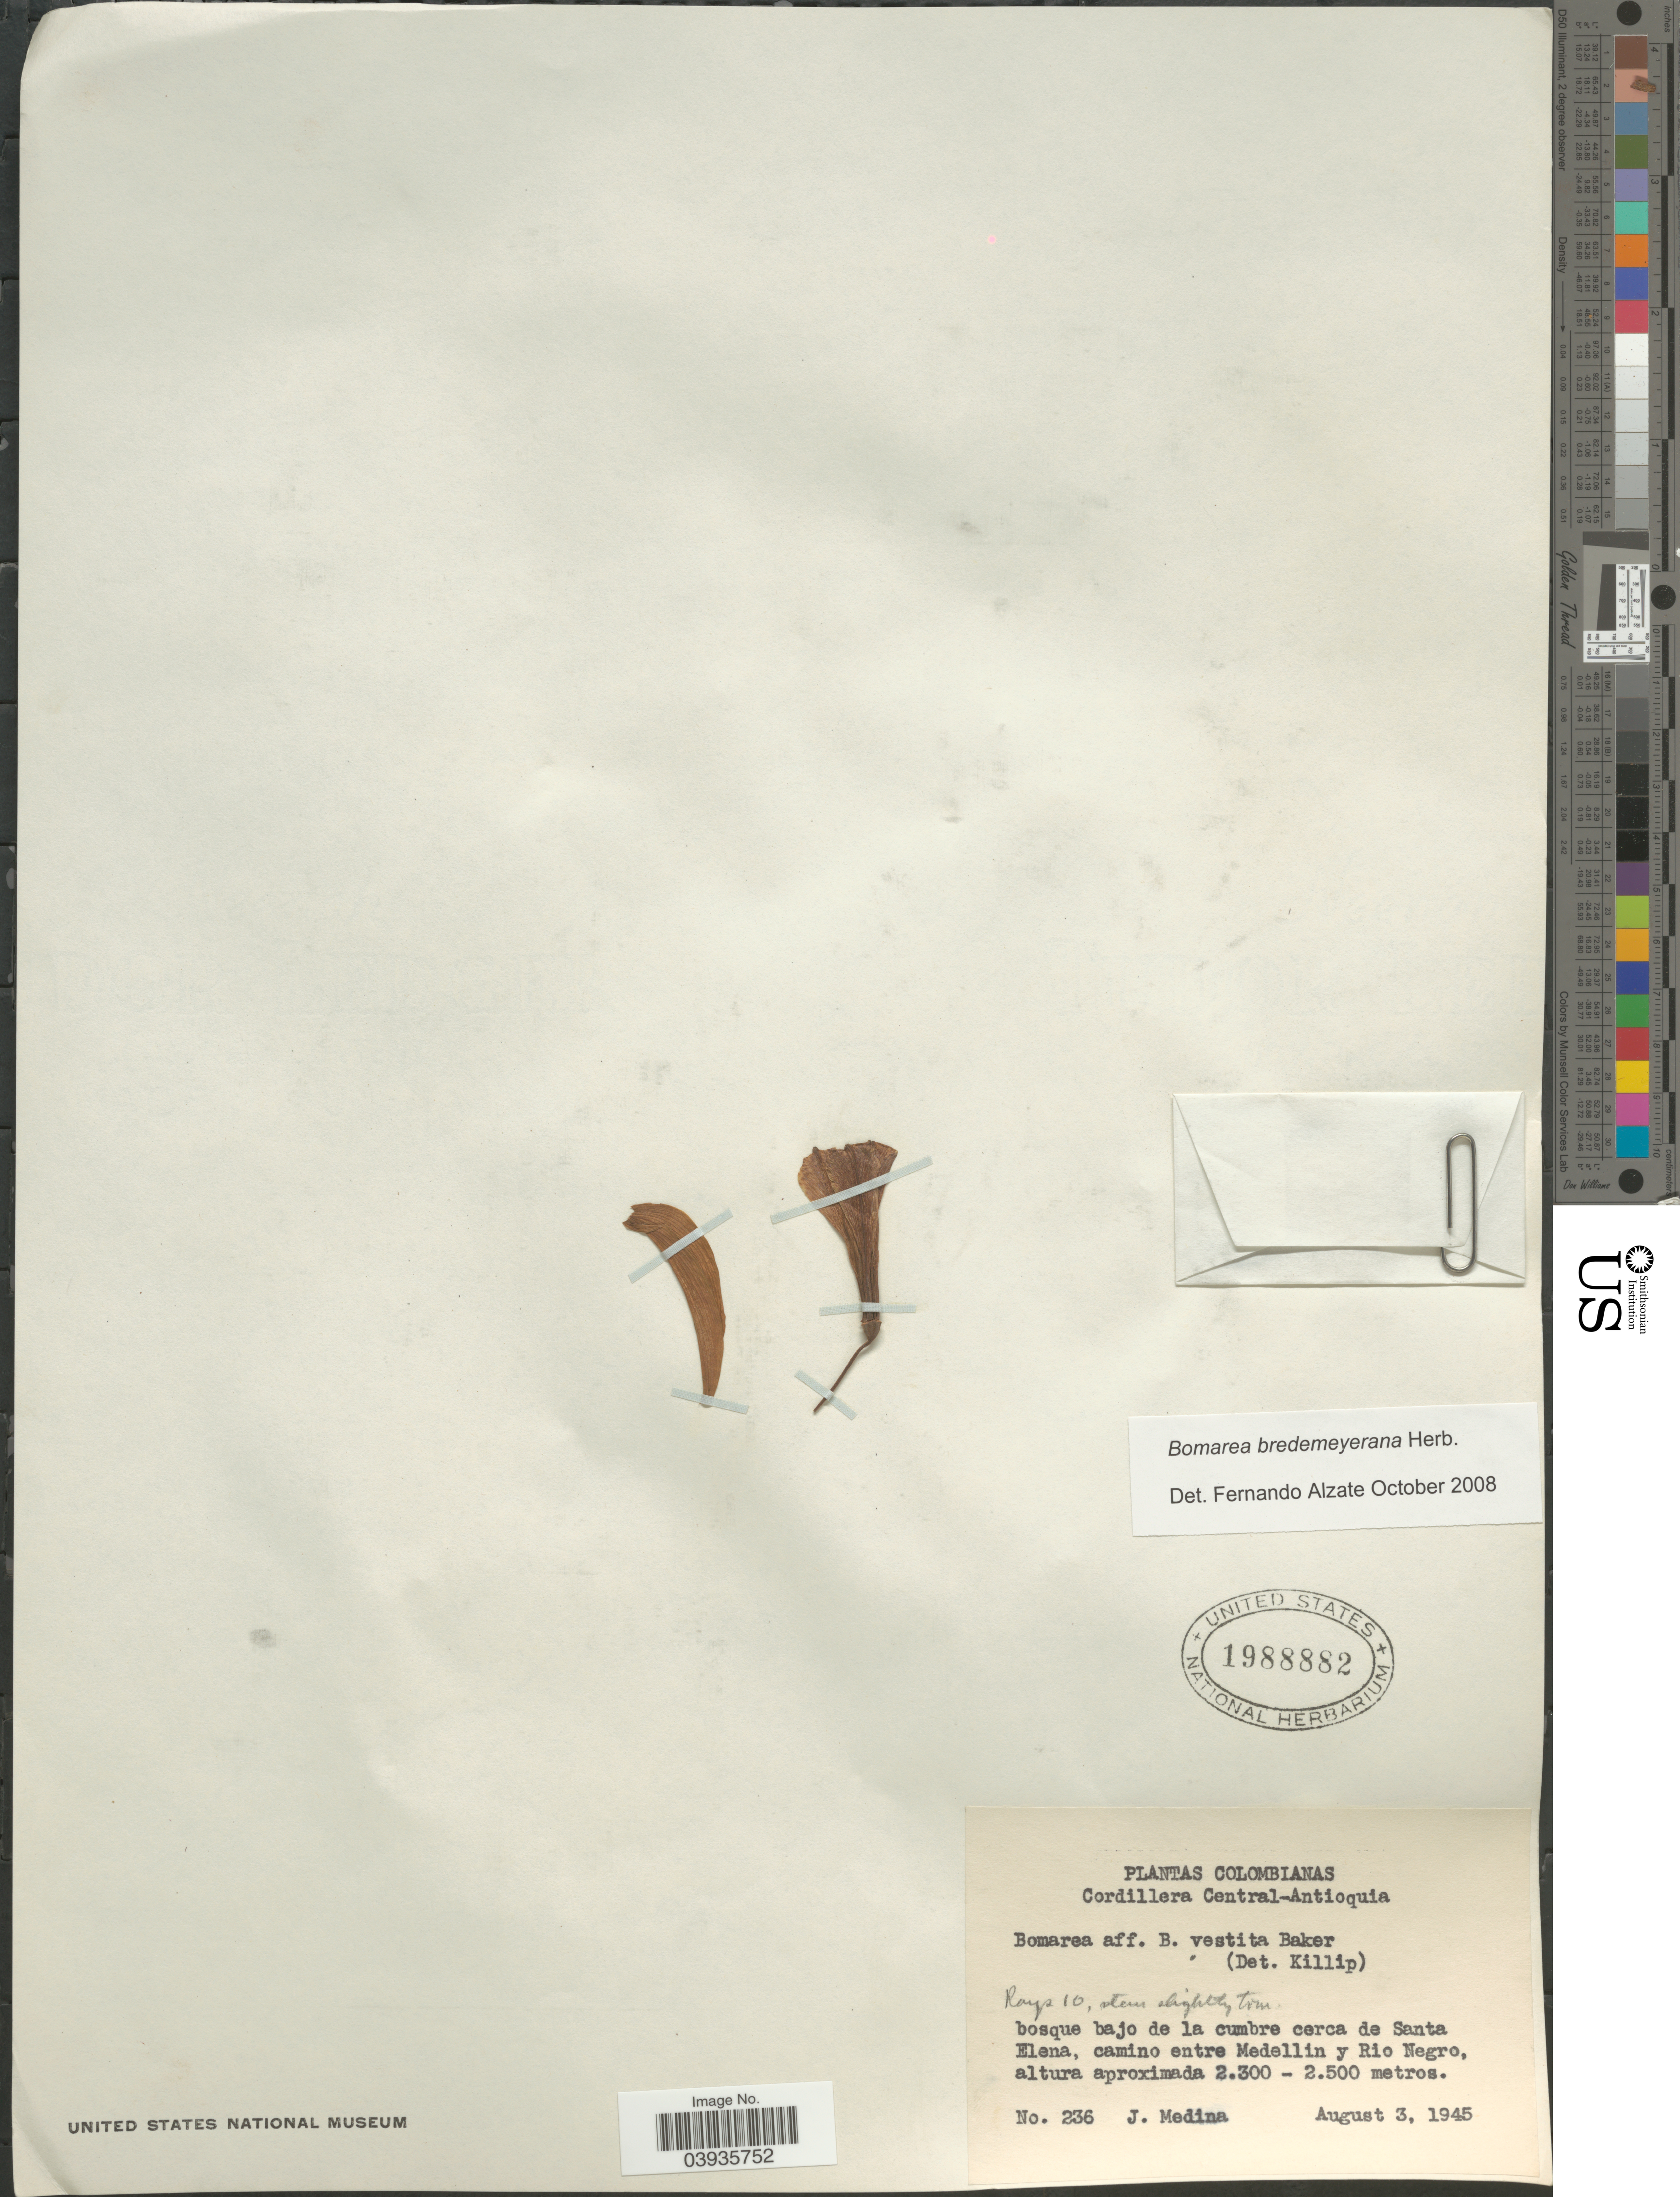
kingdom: Plantae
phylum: Tracheophyta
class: Liliopsida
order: Liliales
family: Alstroemeriaceae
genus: Bomarea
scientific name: Bomarea bredemeyeriana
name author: Herb.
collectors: J. Medina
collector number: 236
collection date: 1945-08-03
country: Colombia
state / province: Antioquia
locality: Cordillera Central. La cumbre cerca de Santa Elena, camino entre Medellin y Rio Negro.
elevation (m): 2300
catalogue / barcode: US 1988882